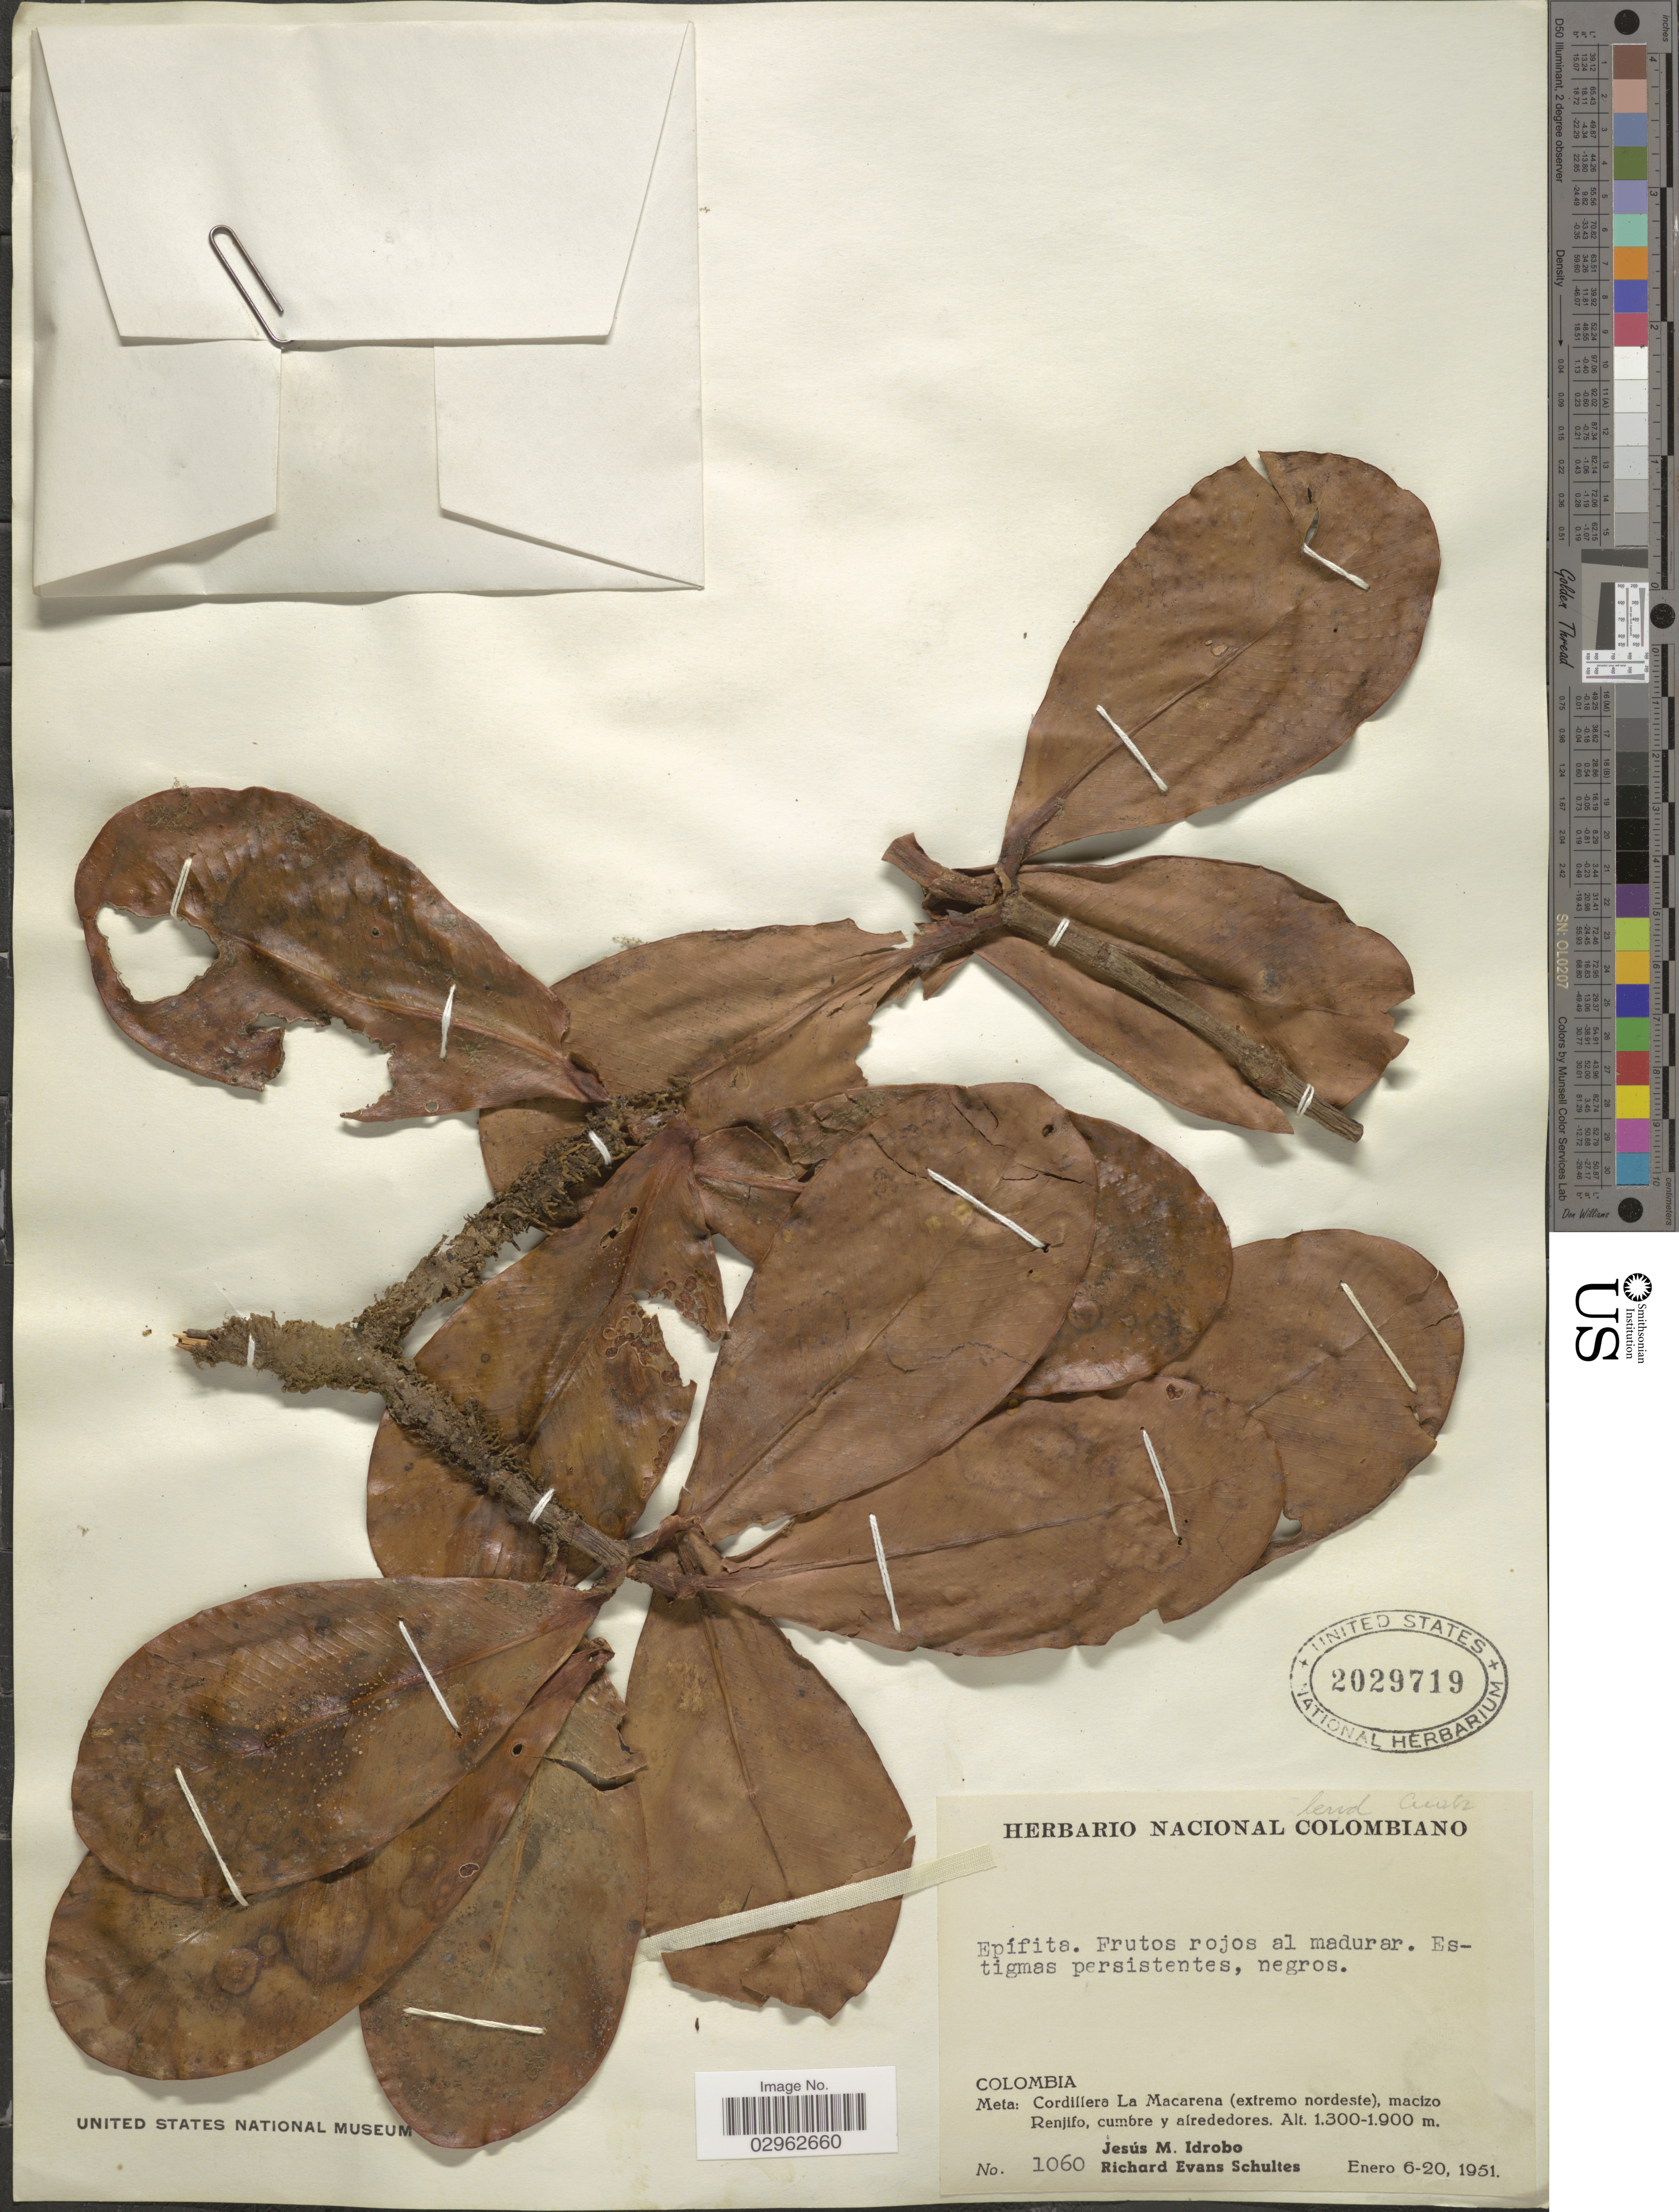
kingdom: Plantae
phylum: Tracheophyta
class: Magnoliopsida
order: Malpighiales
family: Clusiaceae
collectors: J. M. Idrobo & R. E. Schultes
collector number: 1060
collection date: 1951-01-06/1951-01-20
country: Colombia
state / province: Meta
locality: Cordillera La Macarena (extremo nordeste), macizo Renjifo, cumbre y alrededores.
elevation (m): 1300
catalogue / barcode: US 2029719